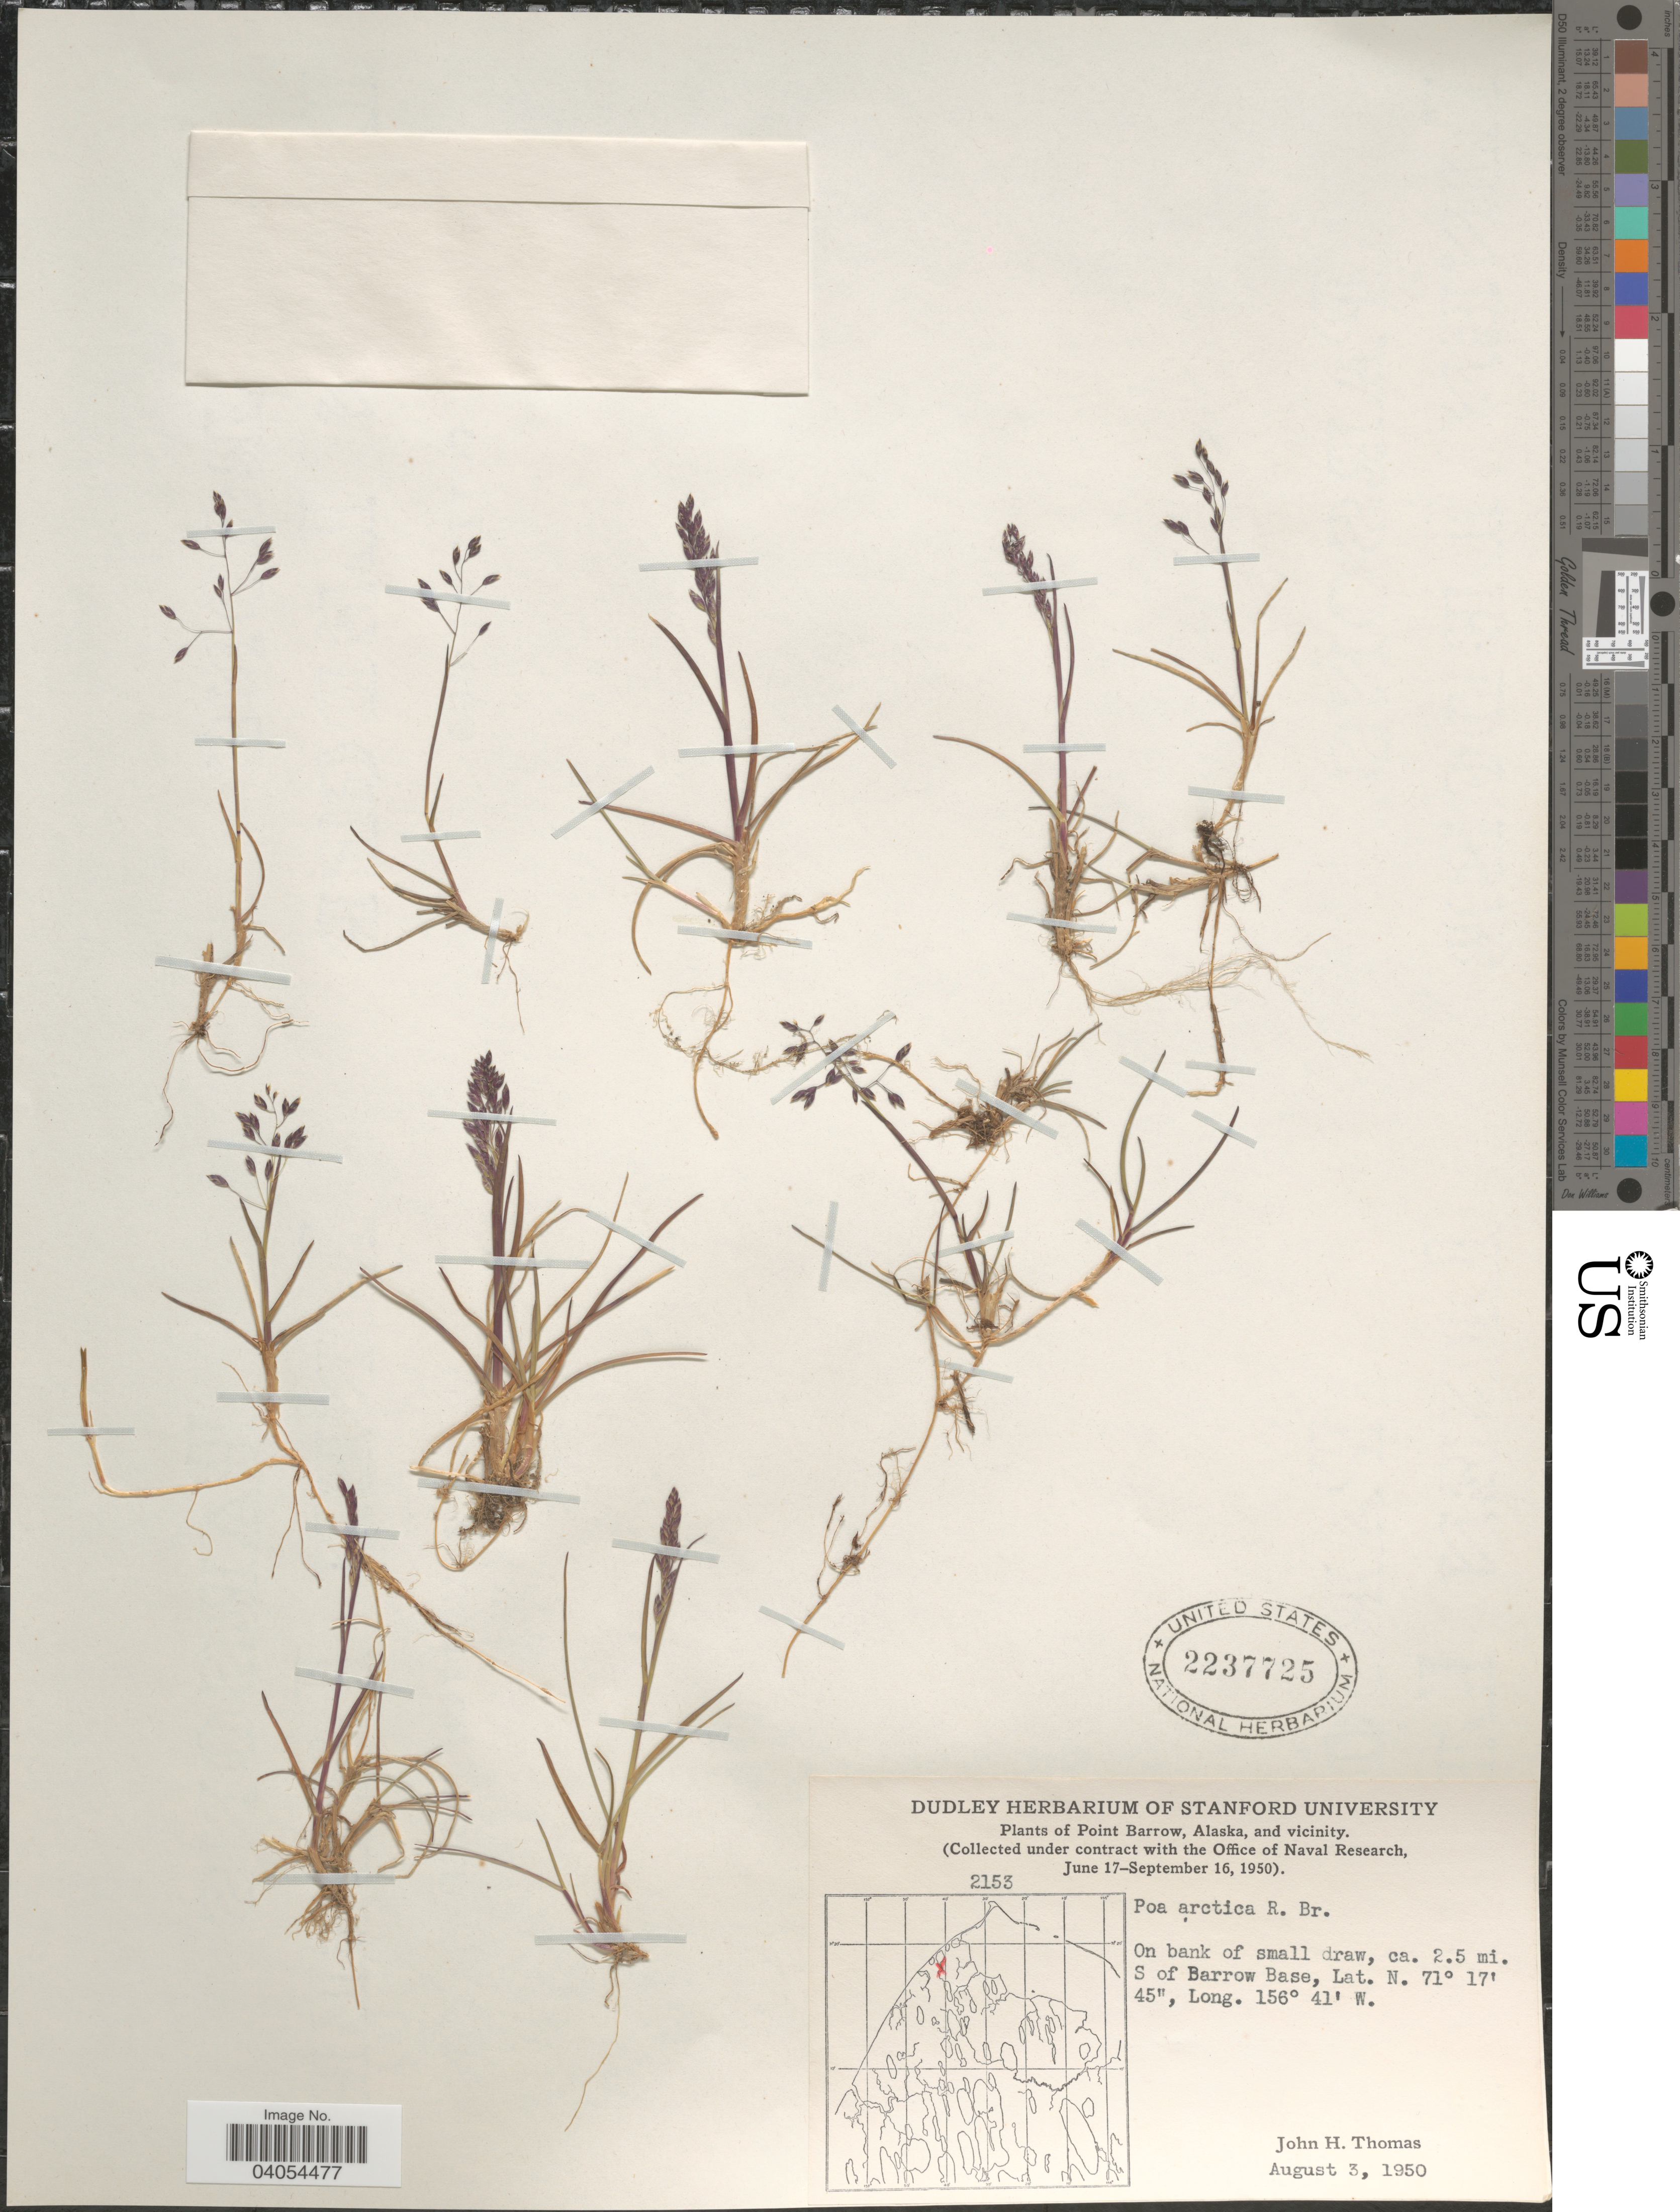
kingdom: Plantae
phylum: Tracheophyta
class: Liliopsida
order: Poales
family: Poaceae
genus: Poa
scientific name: Poa arctica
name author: R. Br.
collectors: J. H. Thomas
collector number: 2153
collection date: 1950-08-03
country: United States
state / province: Alaska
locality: Point Barrow, Alaska, and vicinity. On bank of small draw, ca. 2.5 mi. S of Barrow Base.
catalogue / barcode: US 2237725